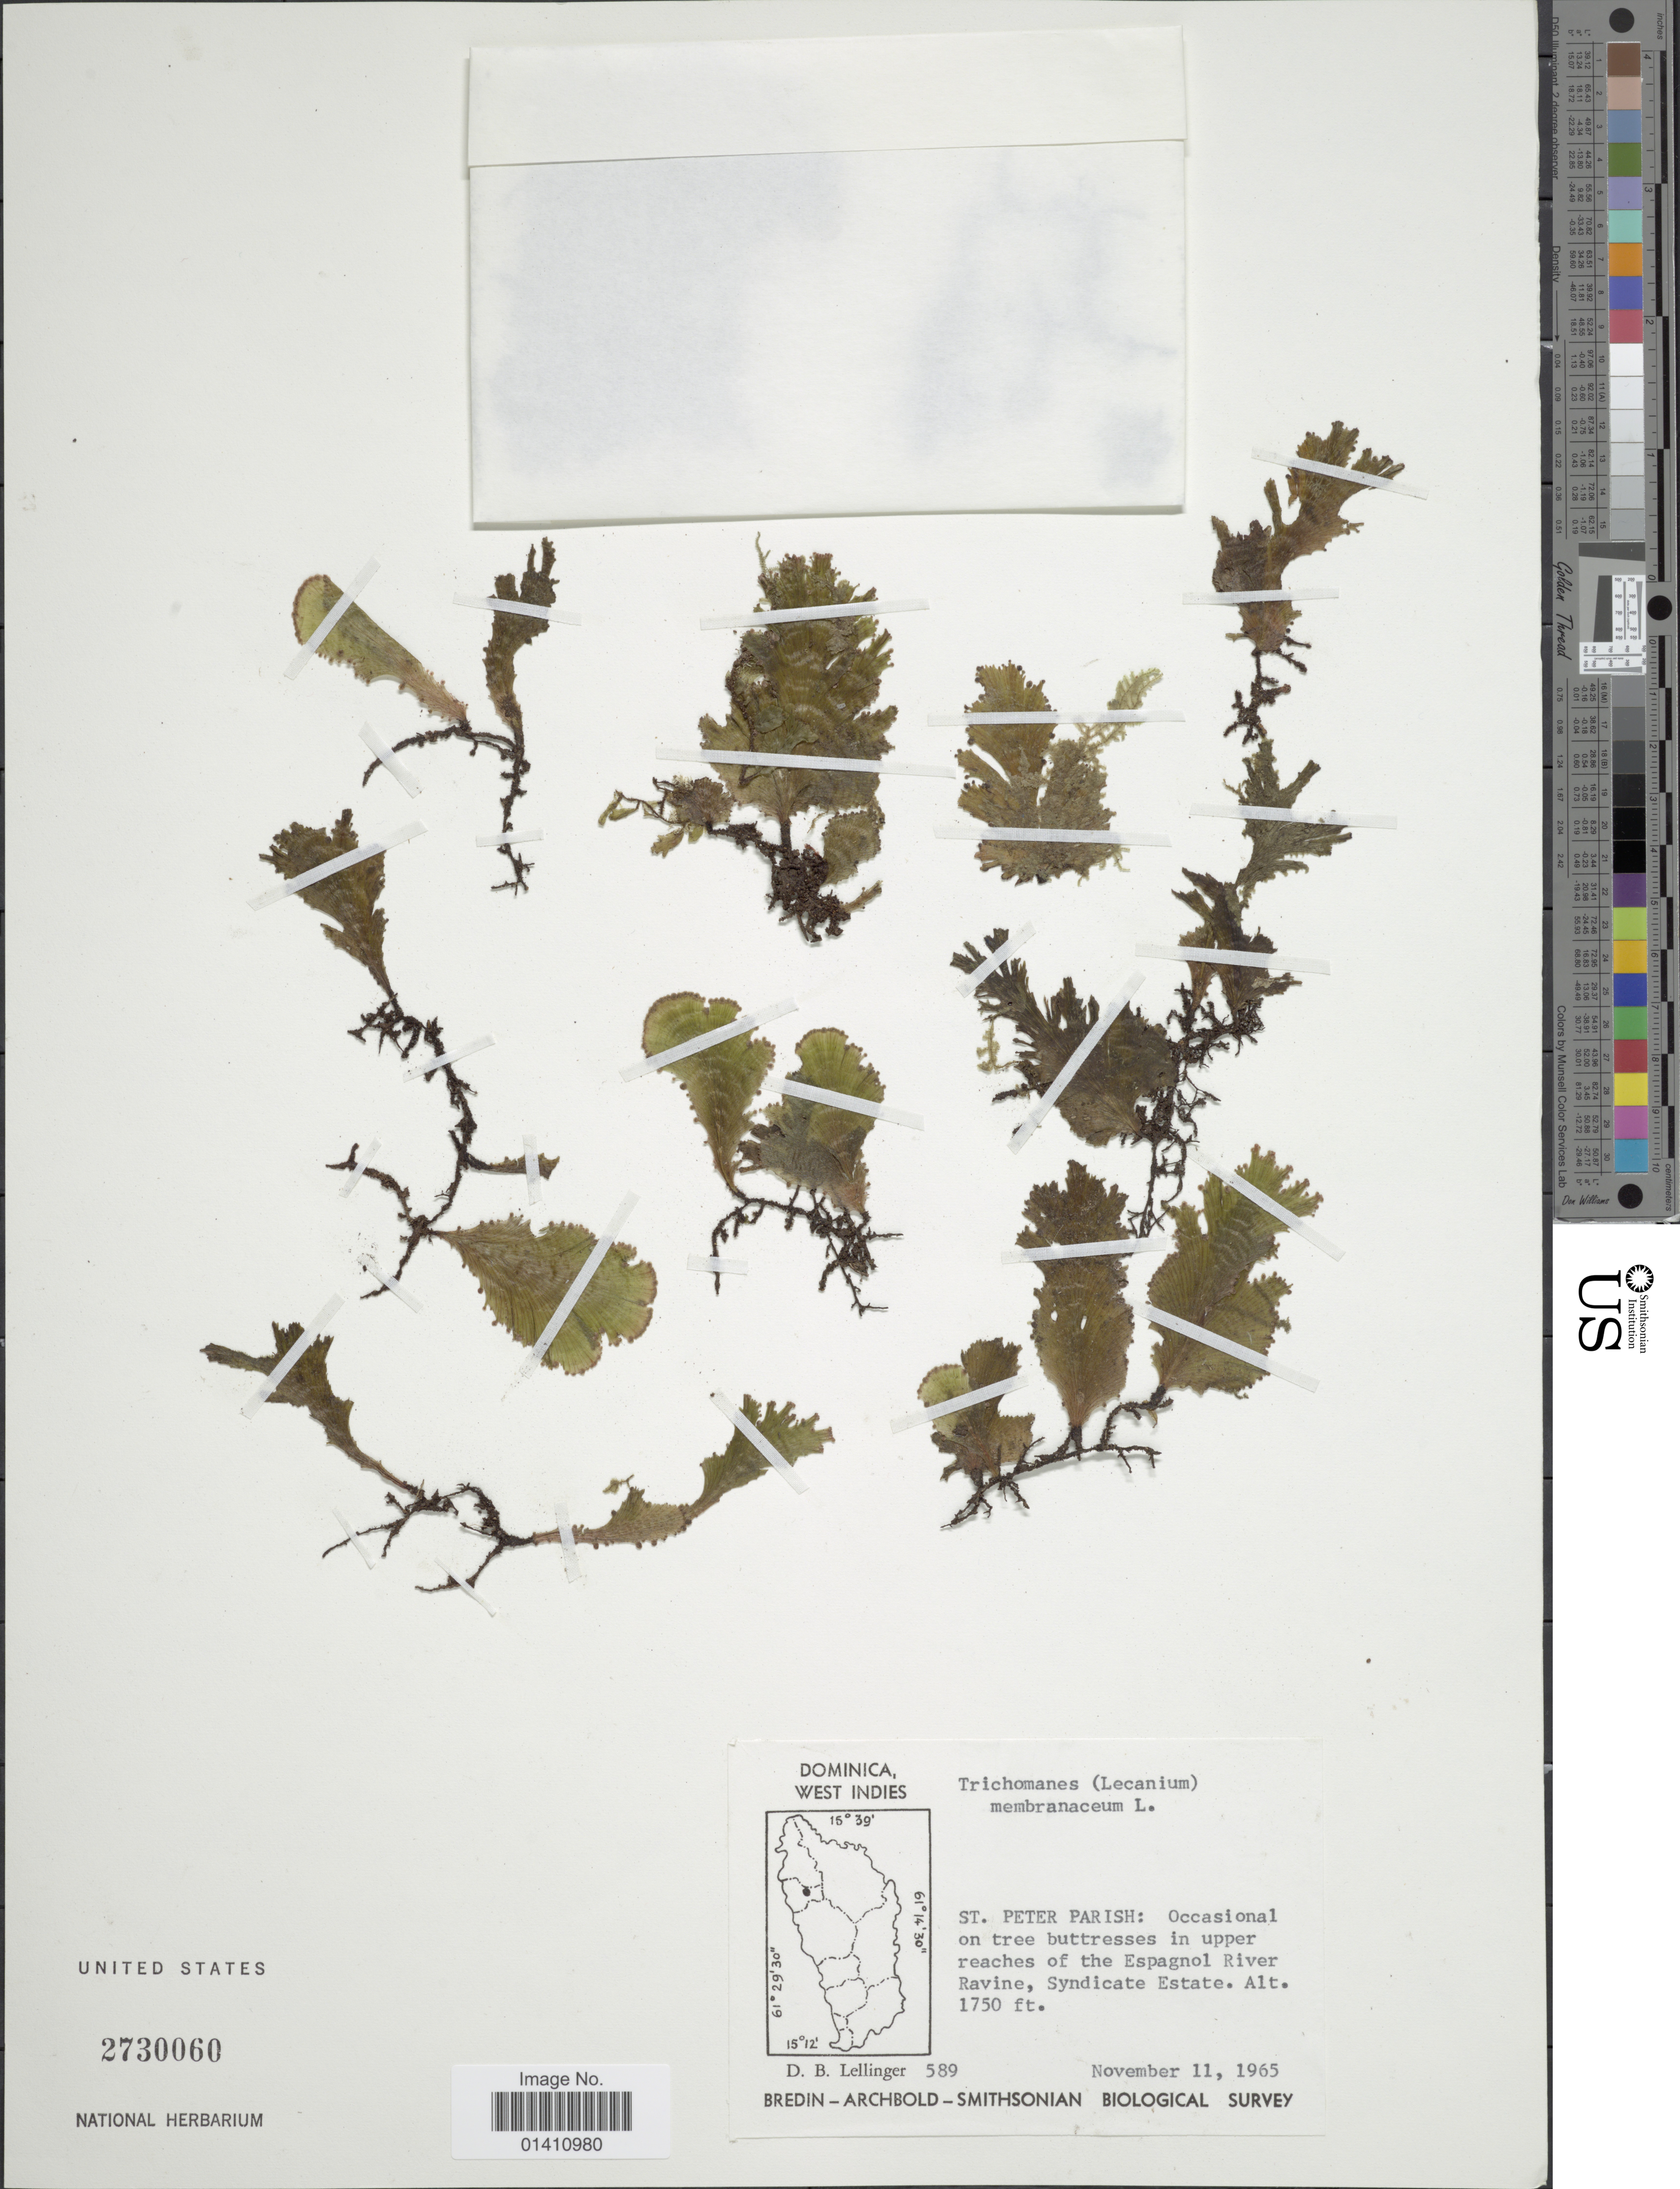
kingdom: Plantae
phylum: Tracheophyta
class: Polypodiopsida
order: Hymenophyllales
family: Hymenophyllaceae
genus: Didymoglossum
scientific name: Didymoglossum membranaceum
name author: (L.) Vareschi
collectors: D. B. Lellinger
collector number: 589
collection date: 1965-11-11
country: Dominica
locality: West Indies. St. Peter Parish: Occasional on tree buttresses in upper reaches of the Espagnol River Ravine, Syndicate Estate.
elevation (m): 533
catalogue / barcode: US 2730060